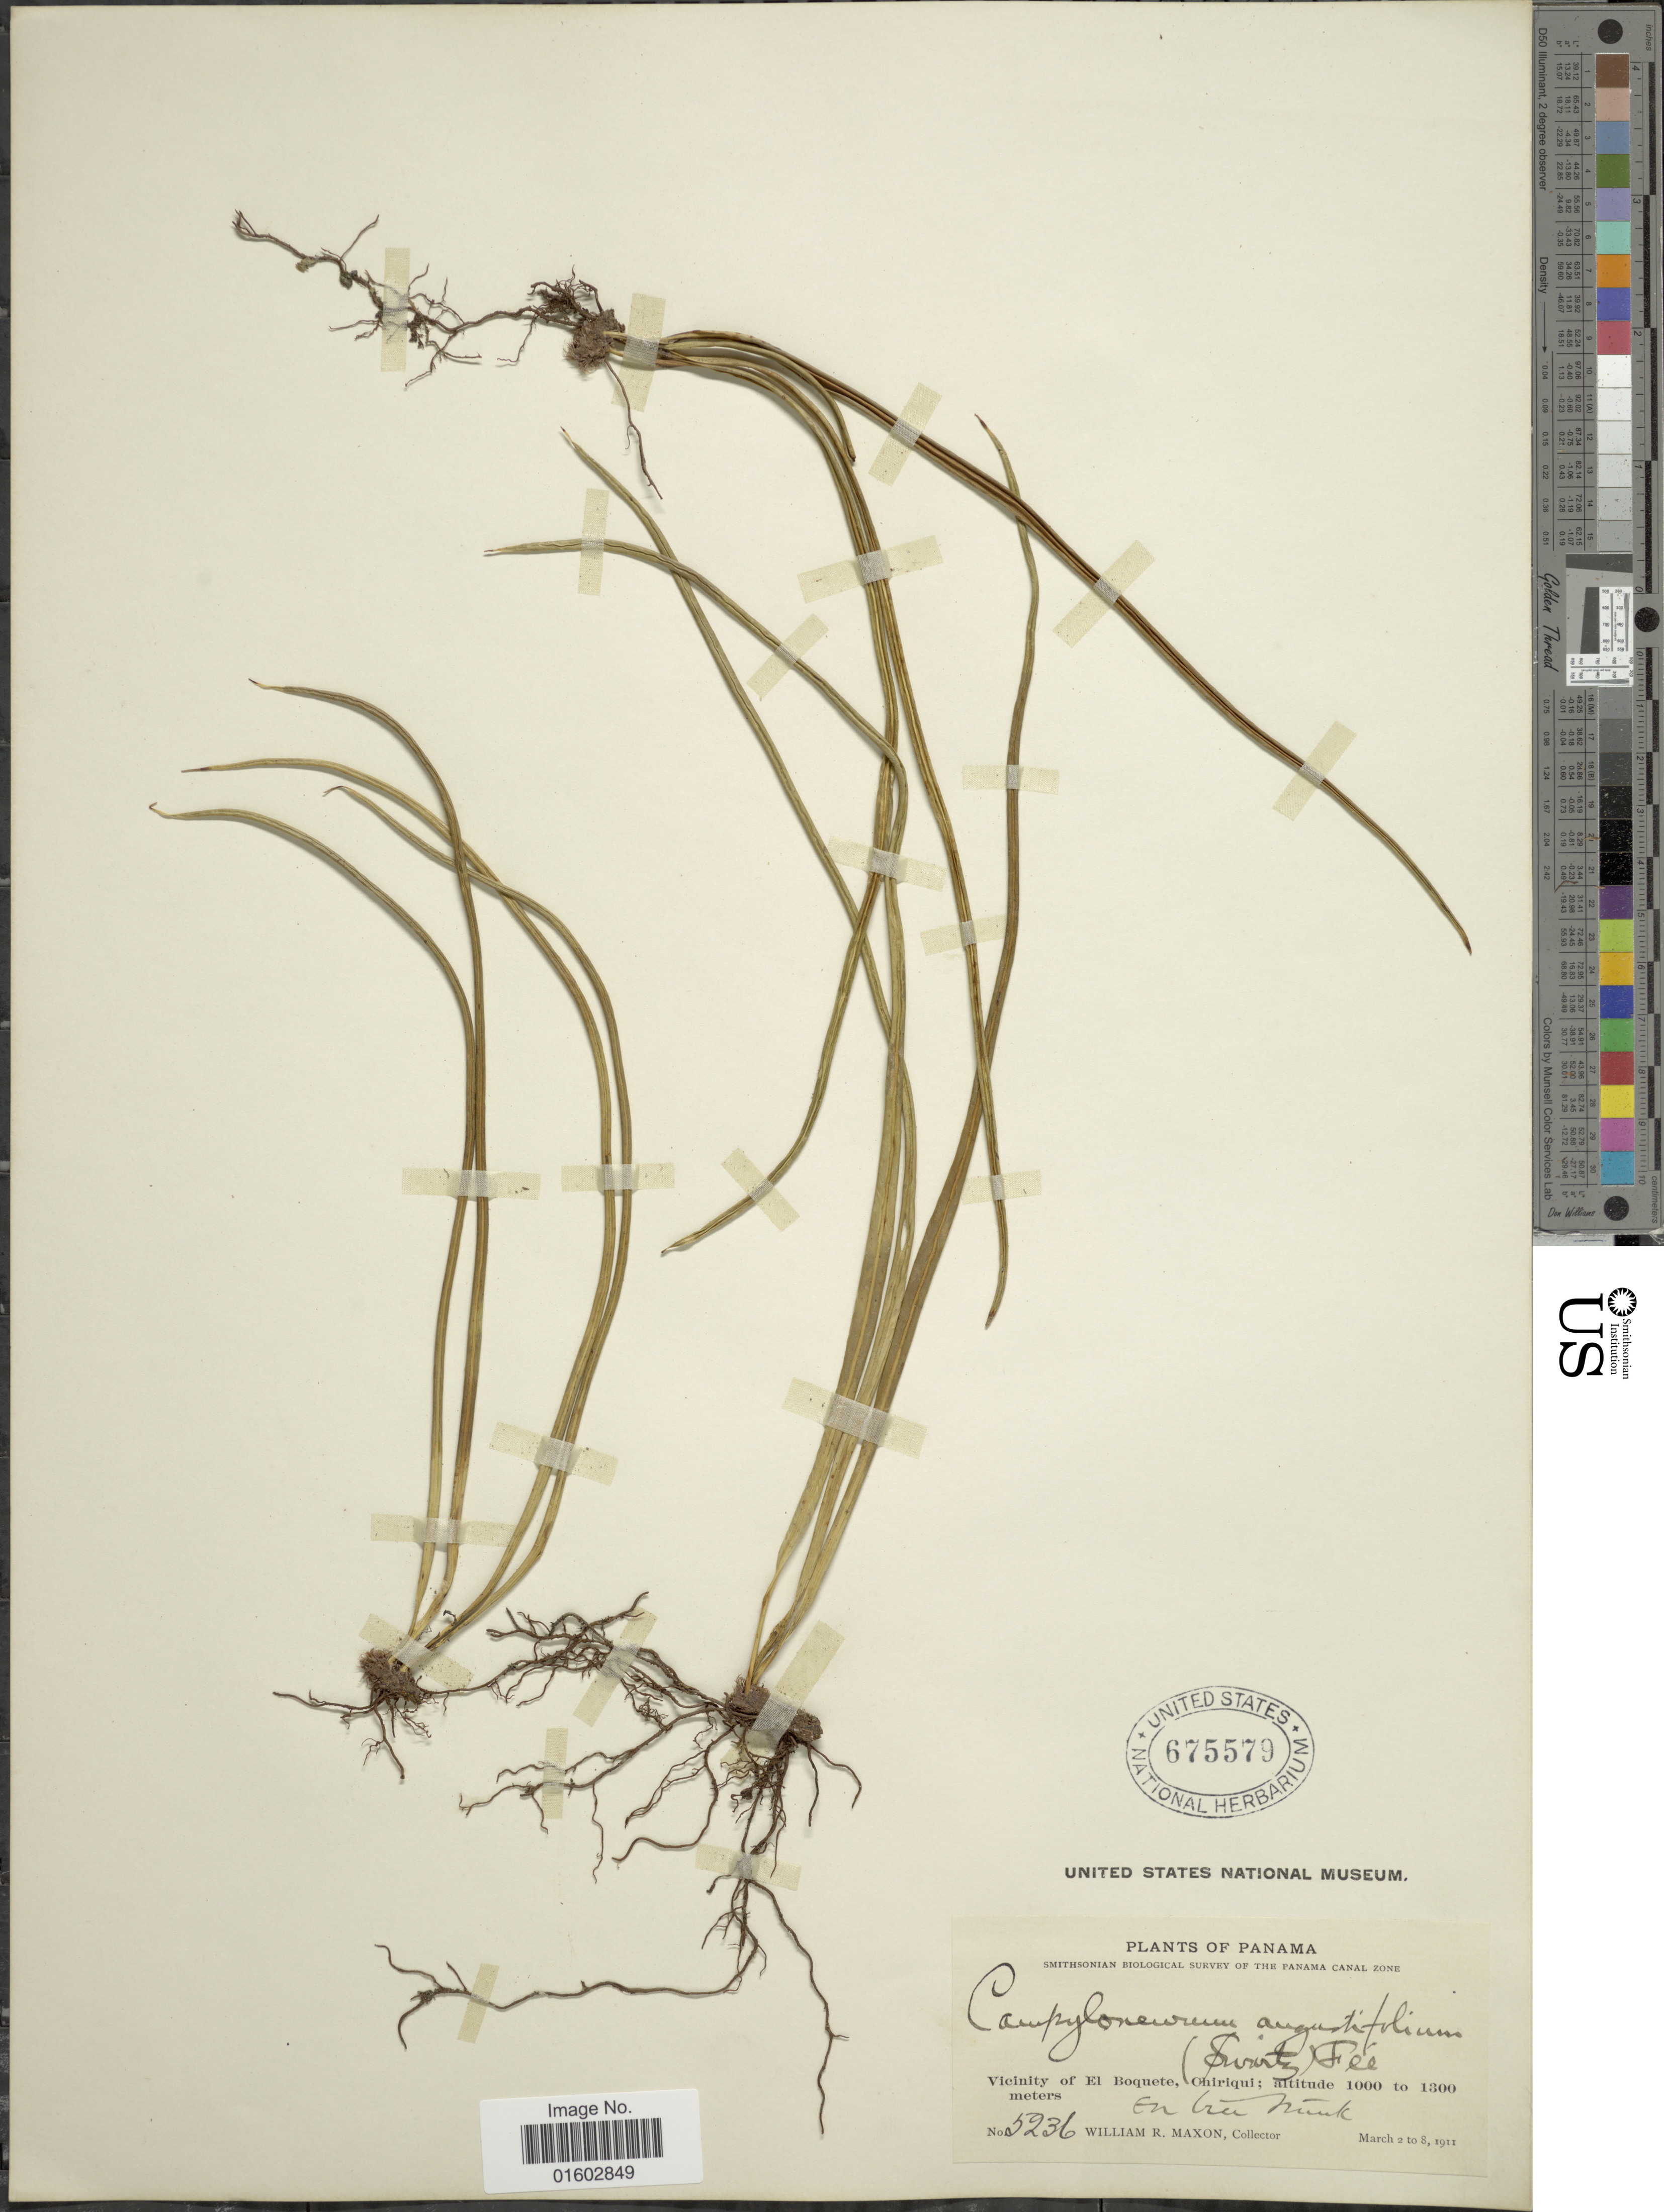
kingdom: Plantae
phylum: Tracheophyta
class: Polypodiopsida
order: Polypodiales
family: Polypodiaceae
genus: Campyloneurum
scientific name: Campyloneurum angustifolium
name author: (Sw.) Fée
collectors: W. R. Maxon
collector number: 5236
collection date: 1911-03-02/1911-03-08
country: Panama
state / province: Chiriqui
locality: Vicinity of El Boquete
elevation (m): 1000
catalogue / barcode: US 675579